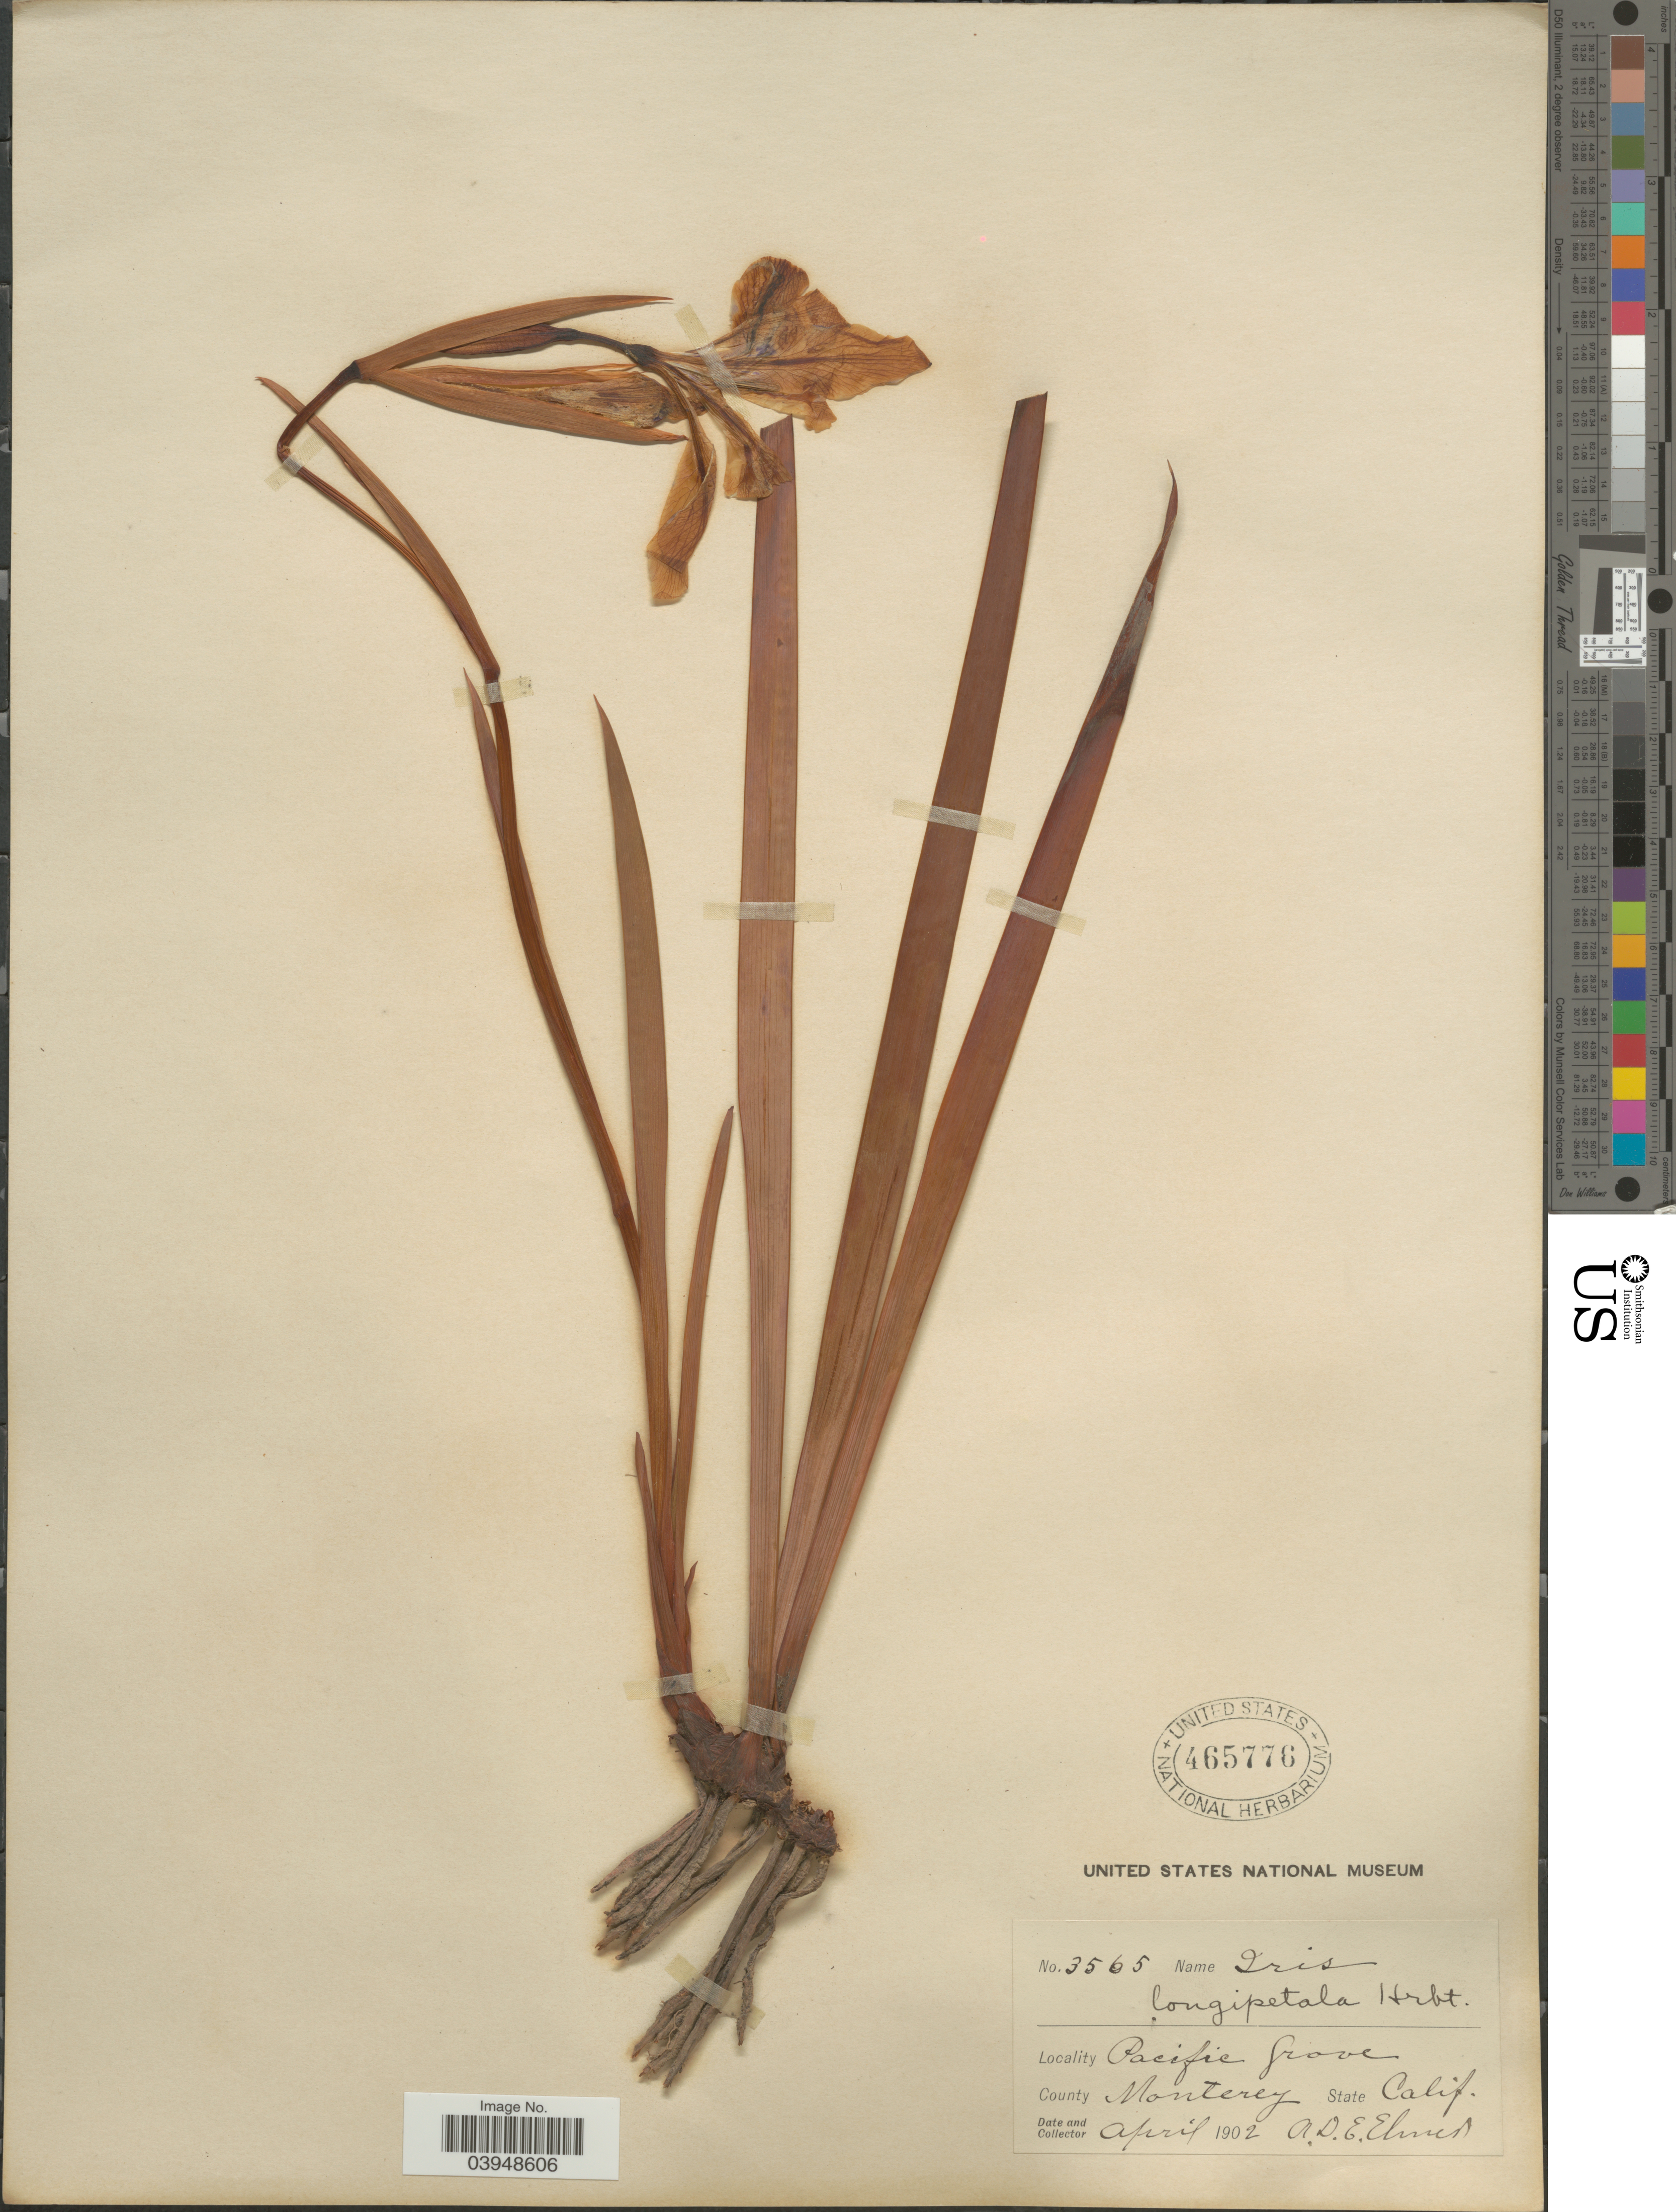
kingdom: Plantae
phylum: Tracheophyta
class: Liliopsida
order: Asparagales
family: Iridaceae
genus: Iris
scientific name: Iris longipetala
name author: Herb.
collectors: A. D. E. Elmer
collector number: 3565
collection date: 1902-04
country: United States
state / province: California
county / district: Monterey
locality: Pacific Grove. County Monterey.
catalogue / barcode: US 465776